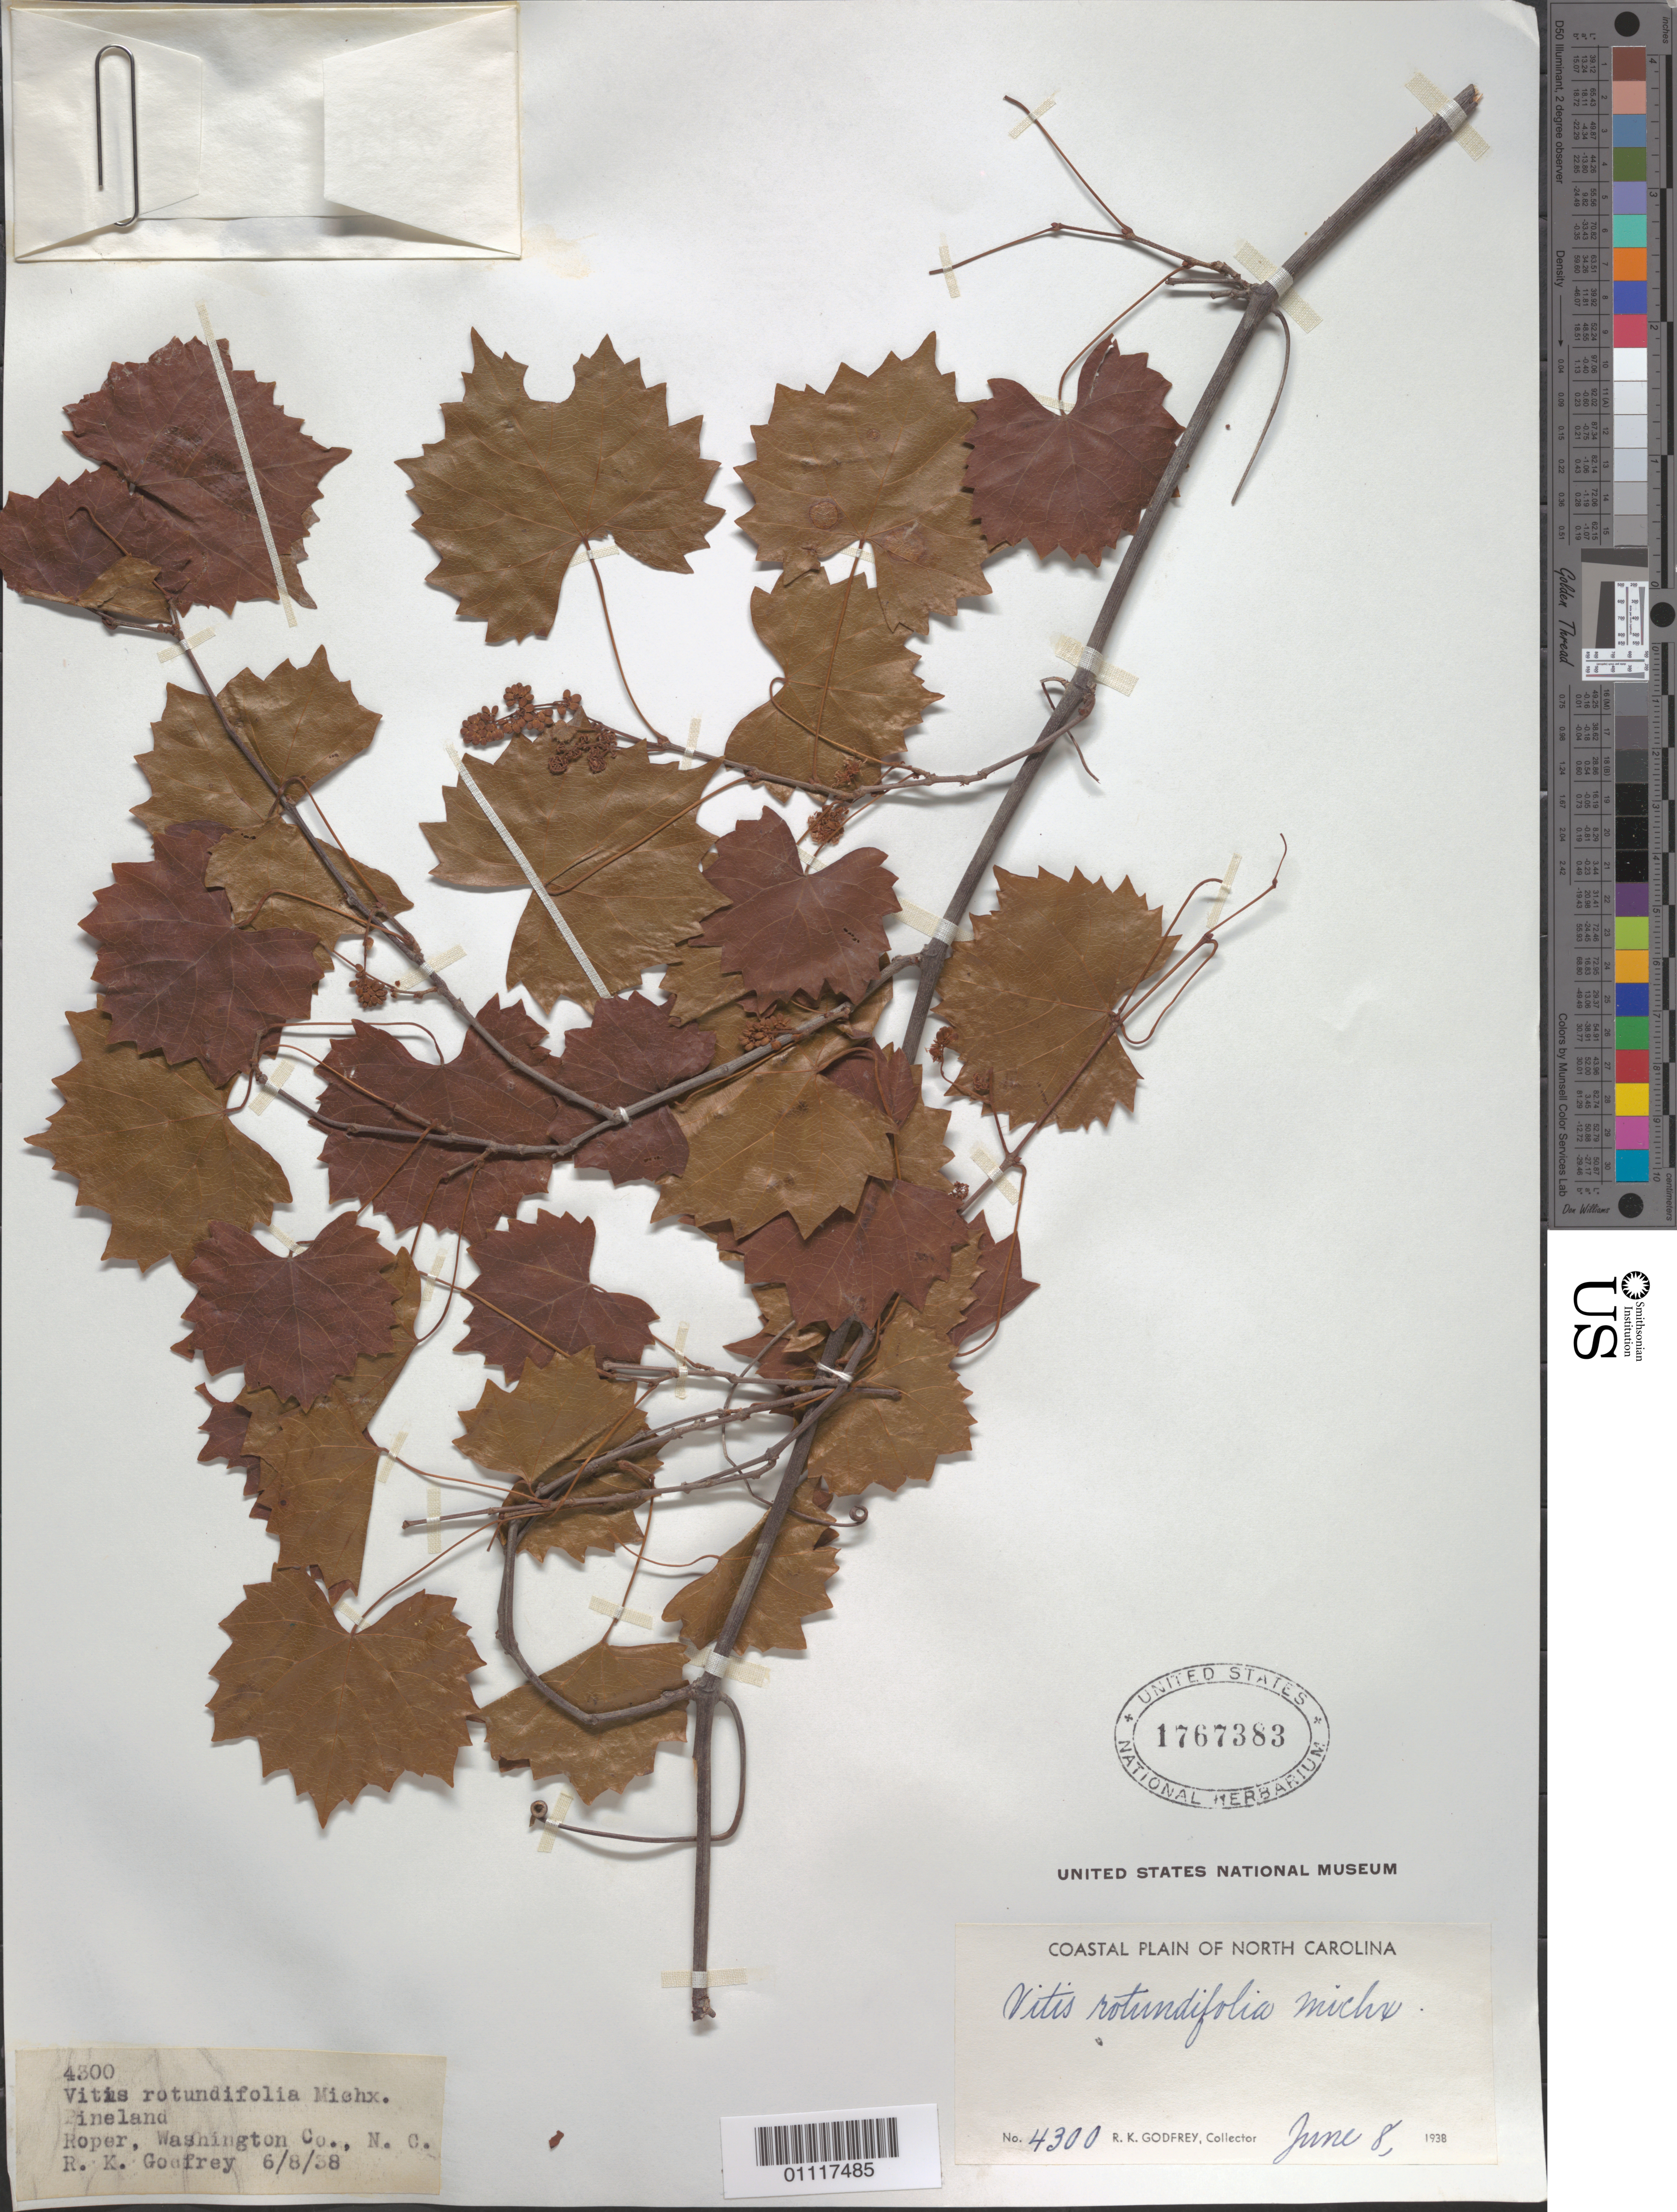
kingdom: Plantae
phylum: Tracheophyta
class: Magnoliopsida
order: Vitales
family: Vitaceae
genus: Vitis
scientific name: Vitis rotundifolia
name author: Michx.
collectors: R. K. Godfrey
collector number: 4300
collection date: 1938-08-06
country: United States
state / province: North Carolina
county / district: Washington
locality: Pineland, Roper.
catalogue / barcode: US 1767383